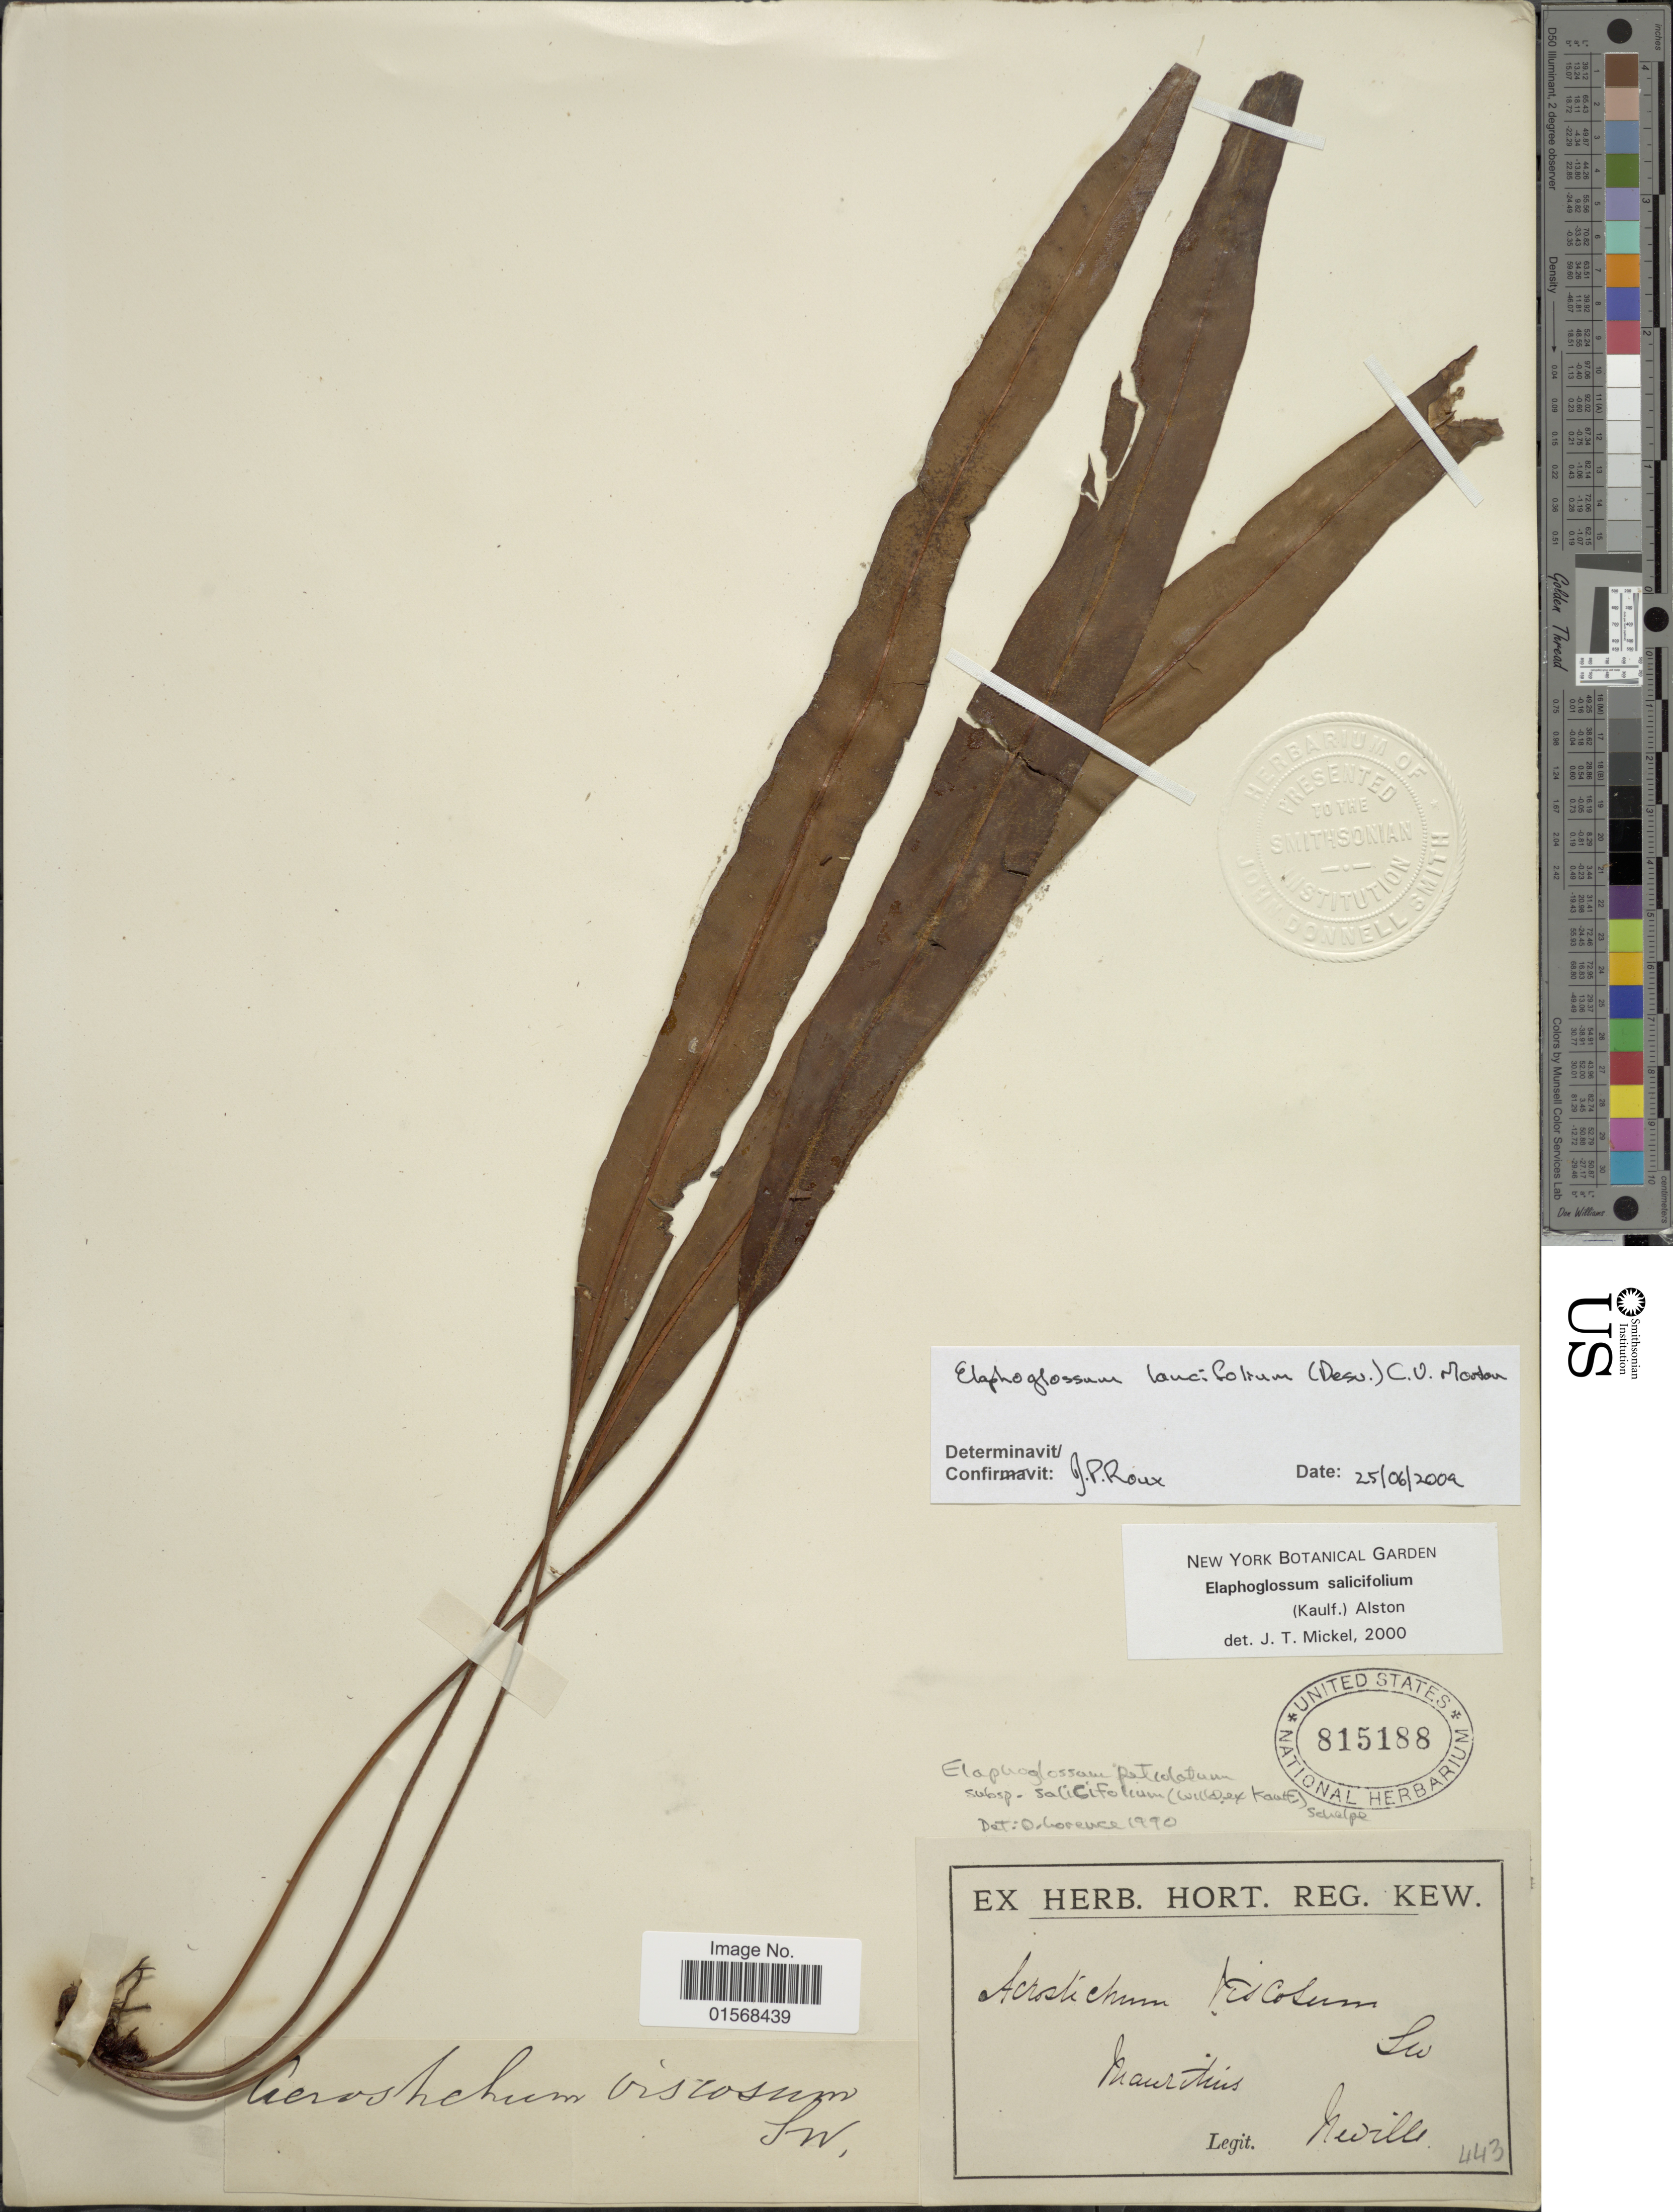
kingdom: Plantae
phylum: Tracheophyta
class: Polypodiopsida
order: Polypodiales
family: Dryopteridaceae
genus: Elaphoglossum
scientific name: Elaphoglossum laucifolium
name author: (Desv.) C.V. Morton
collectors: Neville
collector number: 443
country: Mauritius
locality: Mauritius.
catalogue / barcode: US 815188